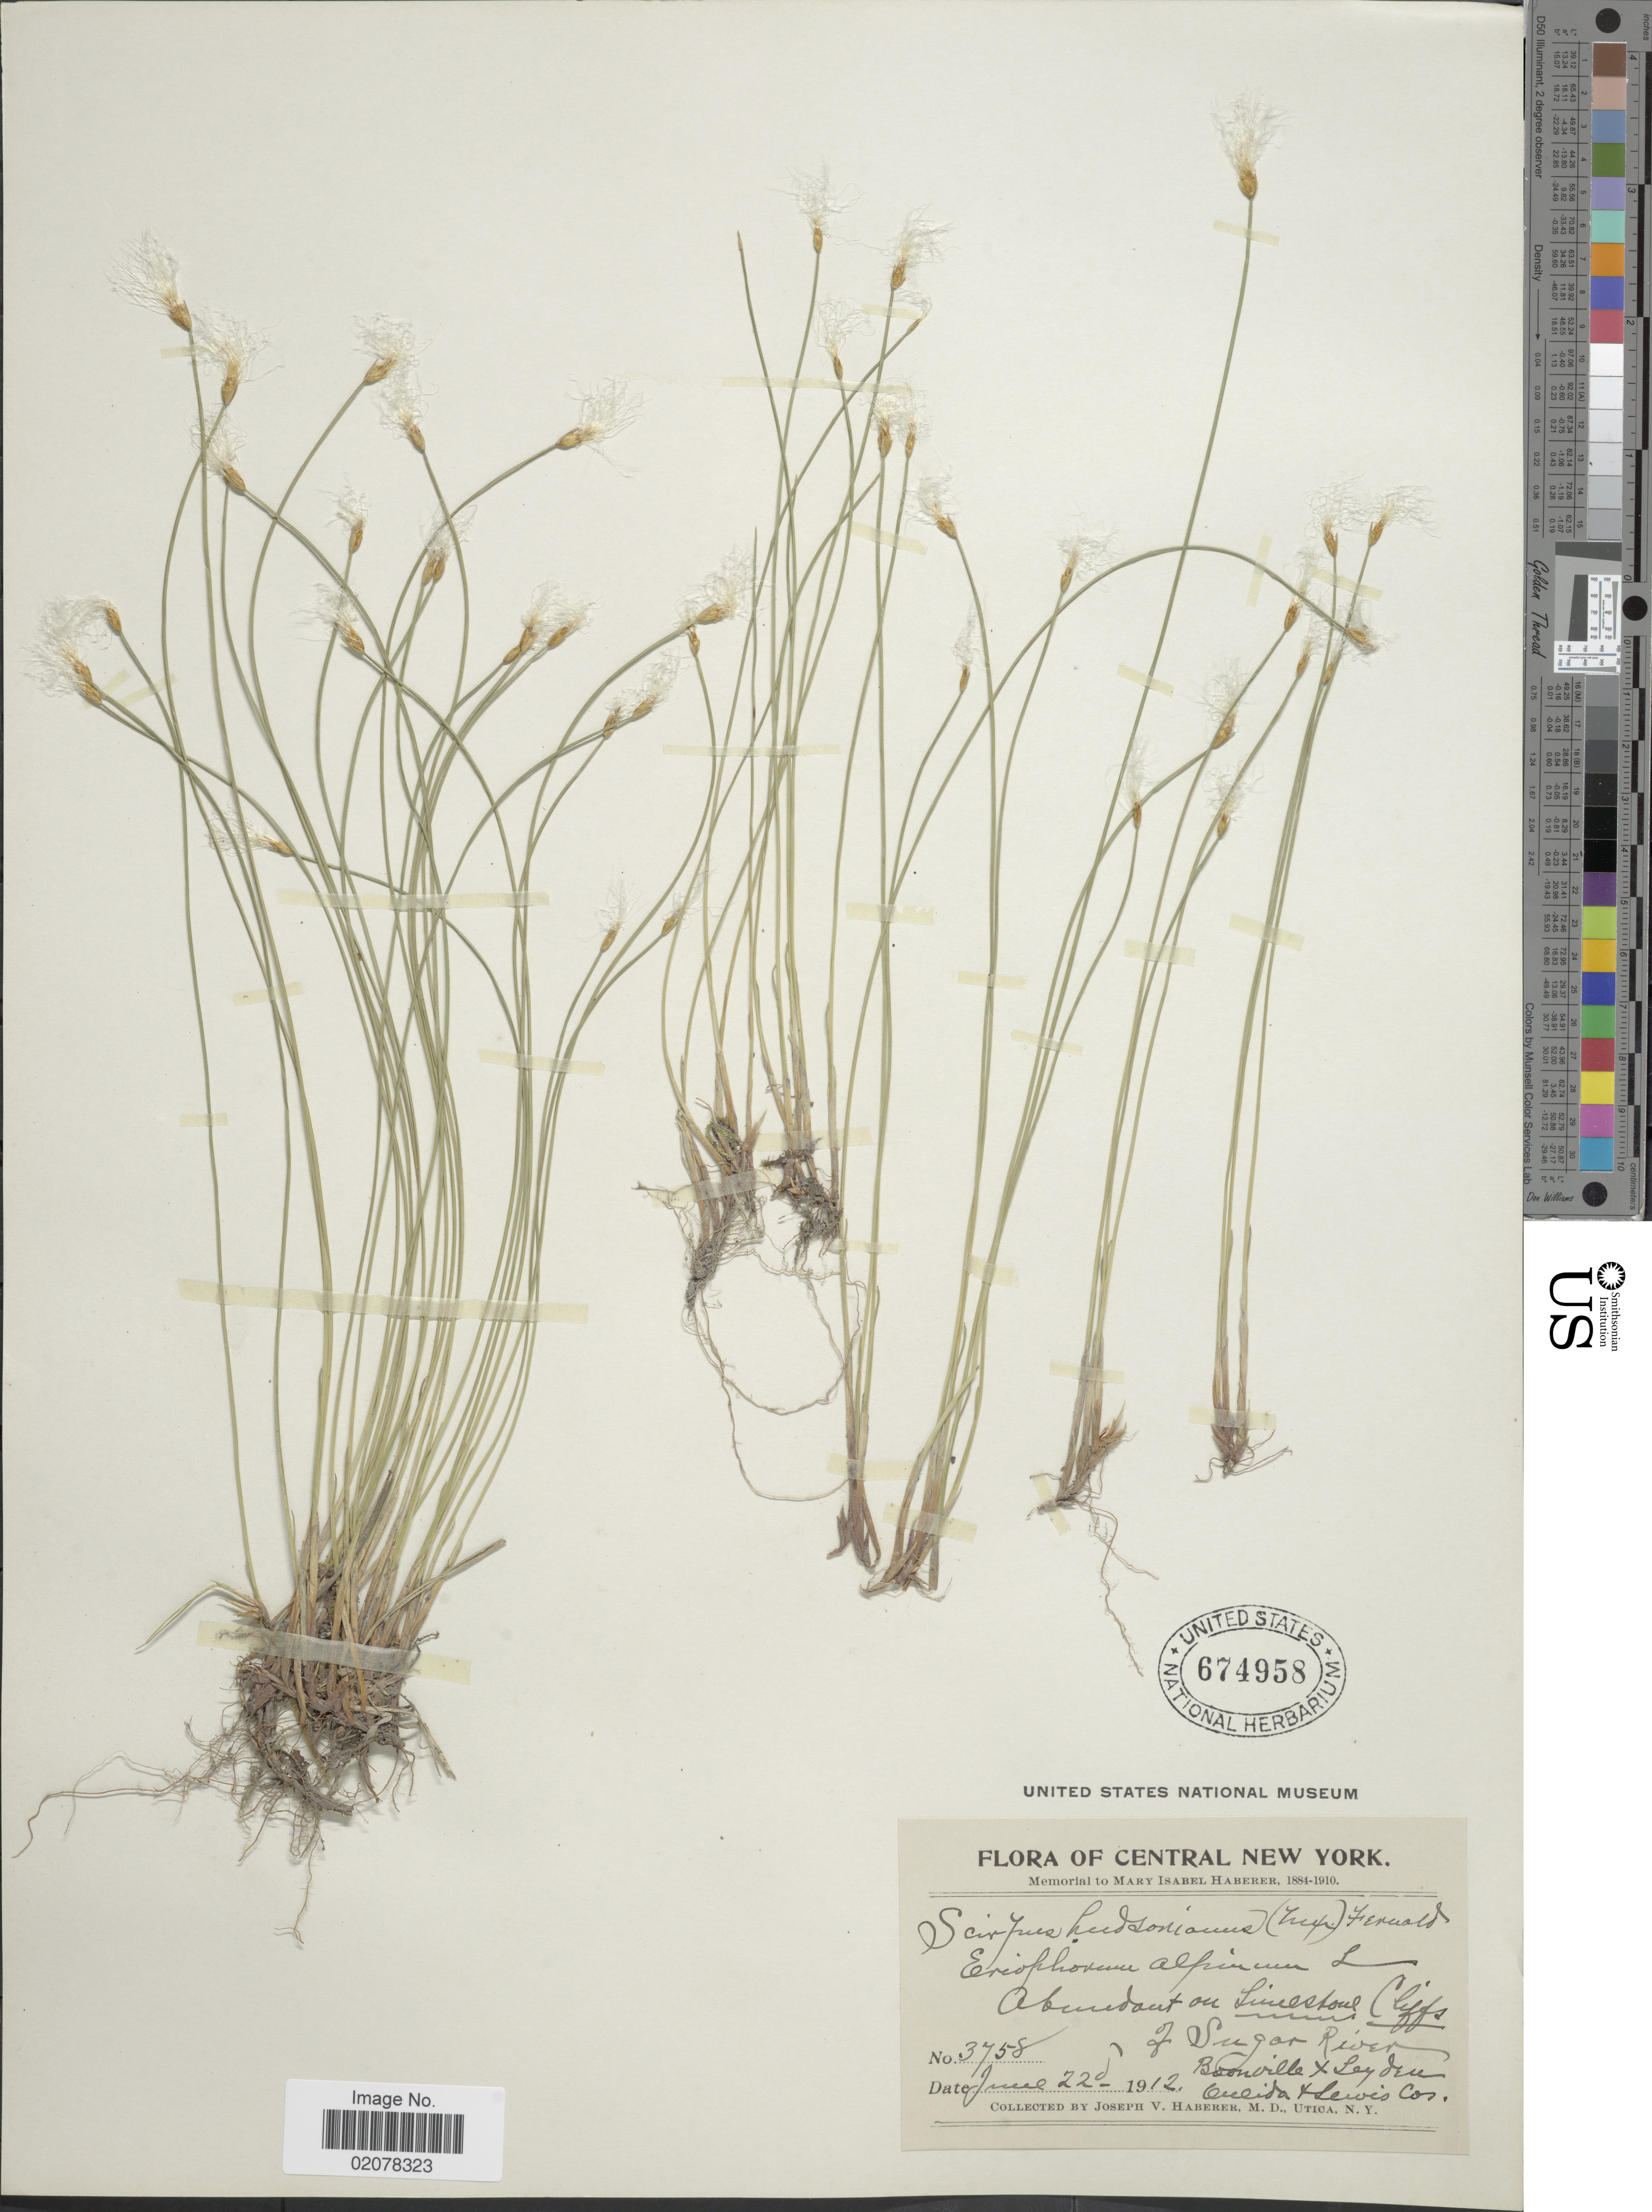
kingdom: Plantae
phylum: Tracheophyta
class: Liliopsida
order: Poales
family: Cyperaceae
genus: Trichophorum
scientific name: Trichophorum alpinum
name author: (L.) Pers.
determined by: Strong, M. T., (US), Smithsonian Institution - National Museum of Natural History (UNITED STATES)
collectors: J. V. Haberer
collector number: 3758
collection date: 1912-06-22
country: United States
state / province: New York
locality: Central New York, abundant on Limestone (cliffs of Sugar River), Bronville [Foreign script] LeDe, Onedia + Lewis Cos.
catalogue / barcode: US 674958